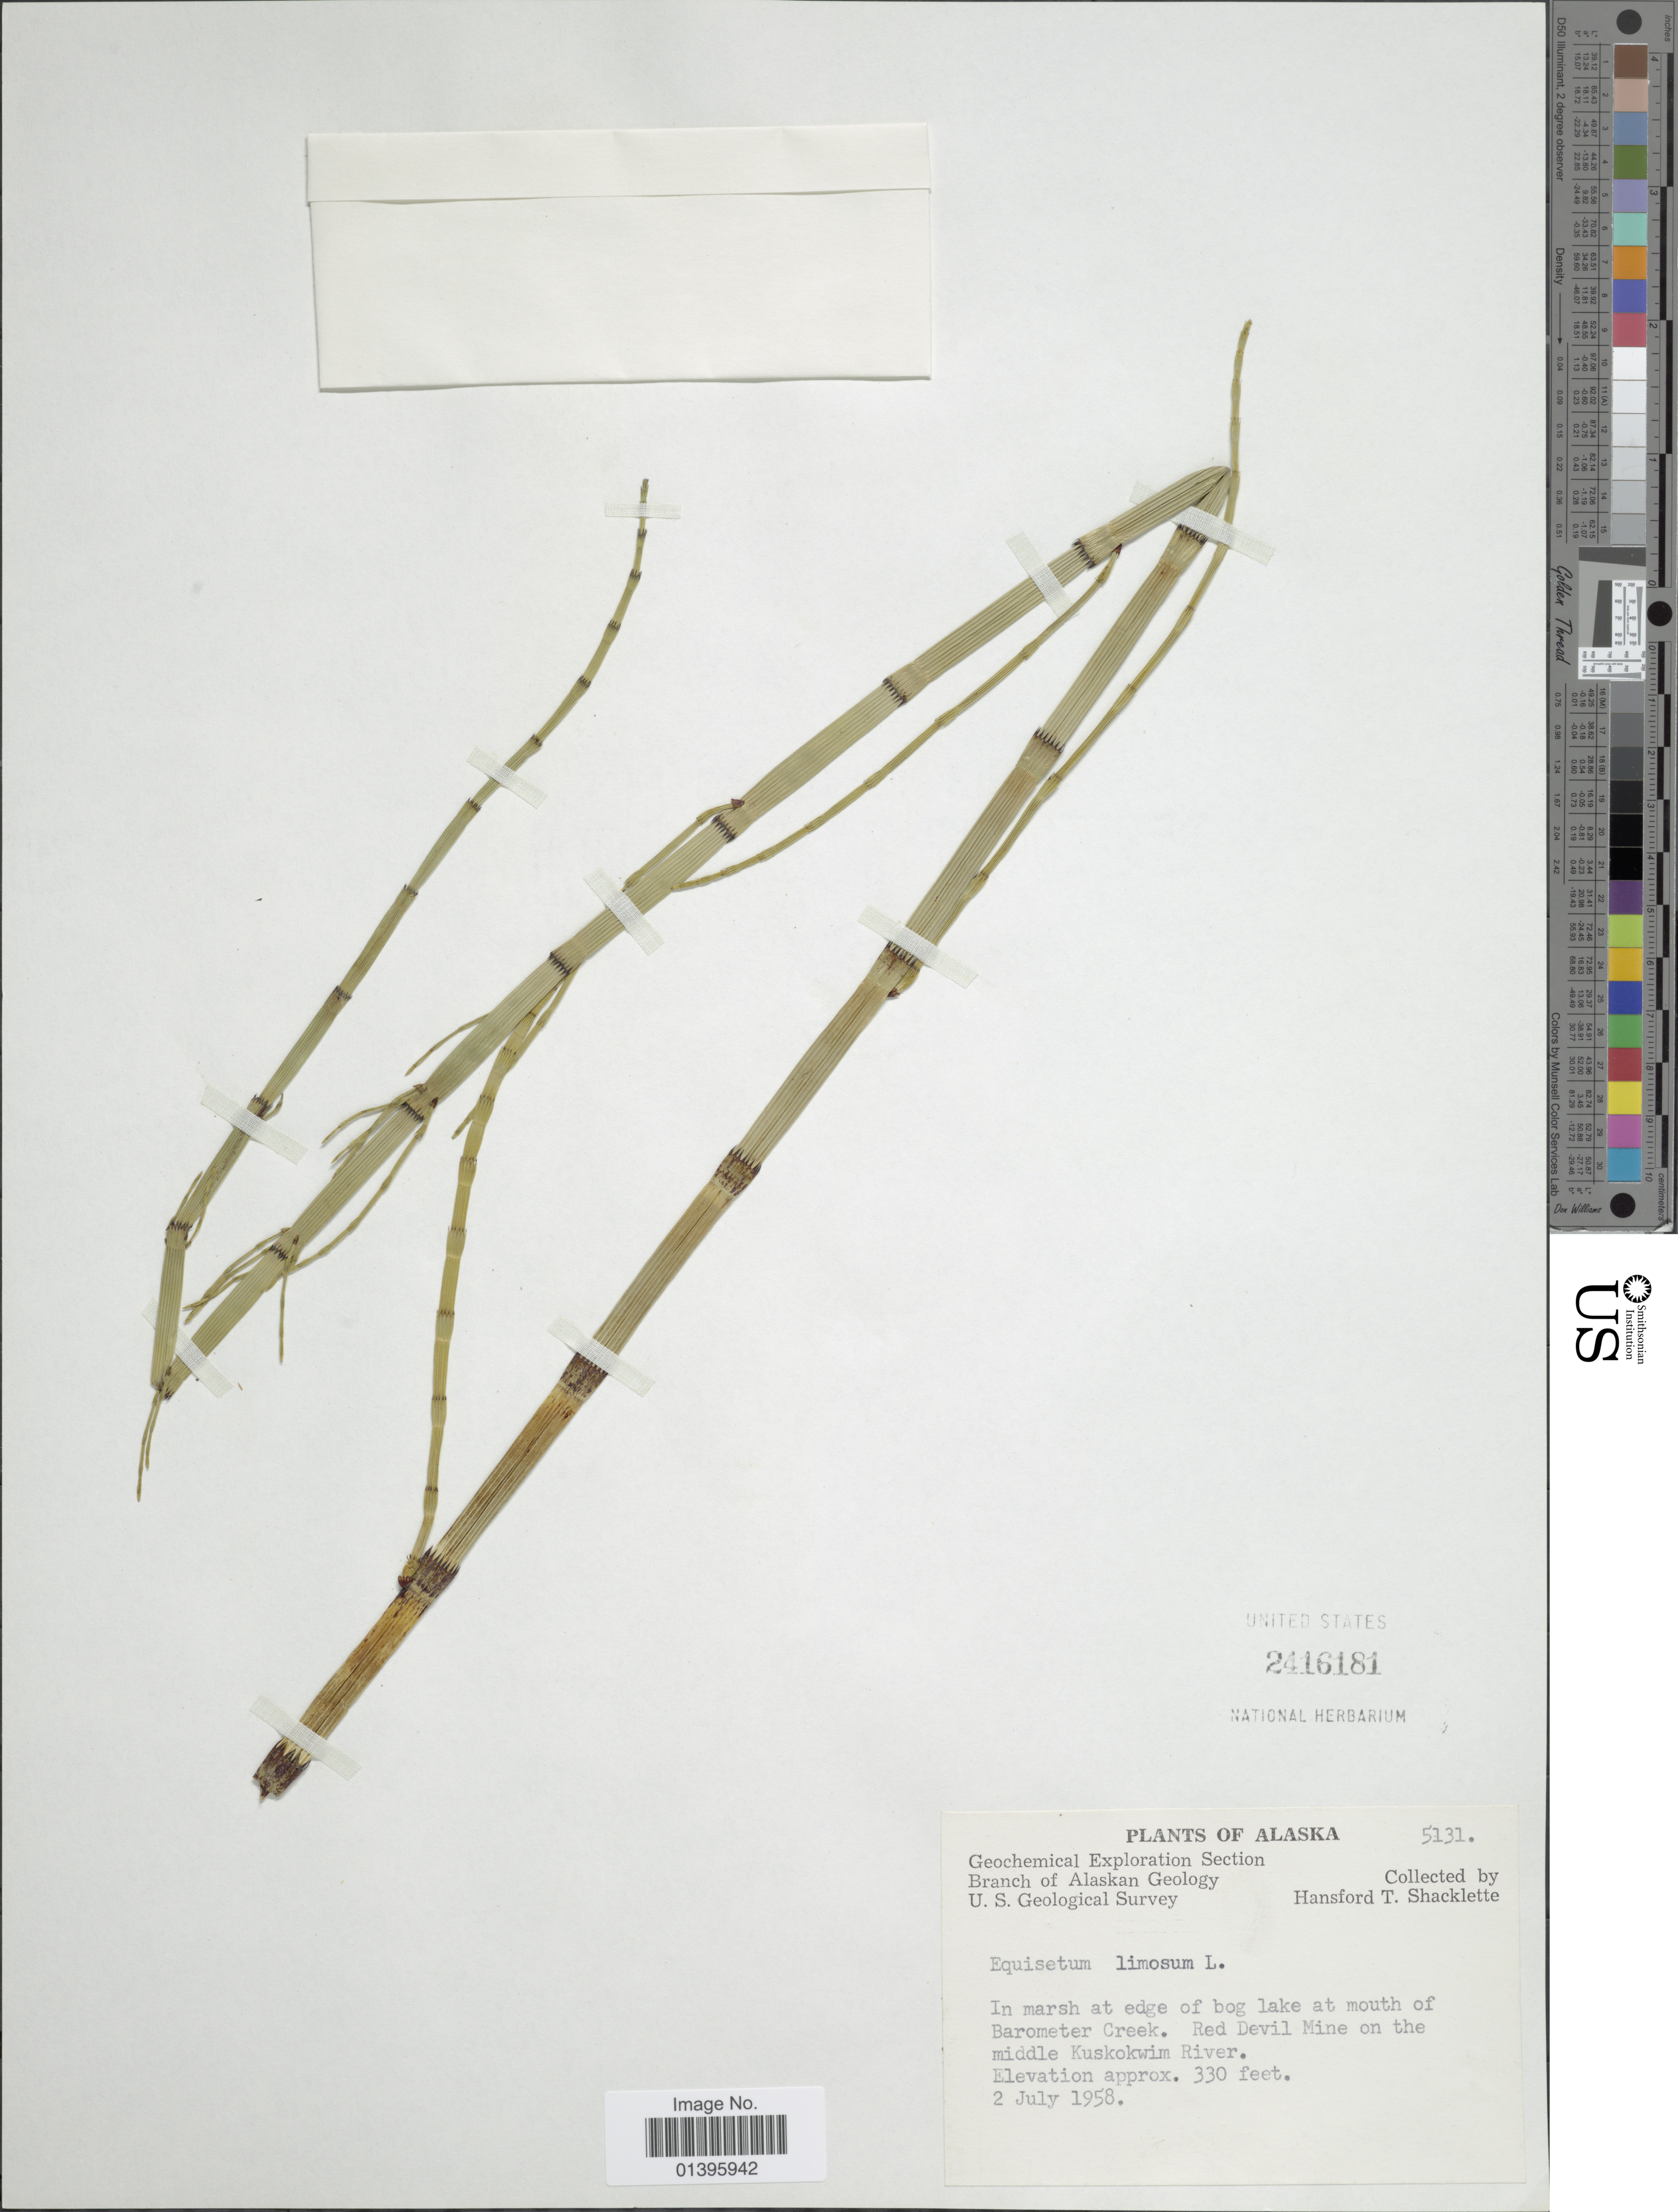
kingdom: Plantae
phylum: Tracheophyta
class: Polypodiopsida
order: Equisetales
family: Equisetaceae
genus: Equisetum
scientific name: Equisetum fluviatile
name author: L.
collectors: H. Shacklette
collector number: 5131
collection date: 1958-07-02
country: United States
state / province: Alaska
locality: In marsh at edge of bog lake at mouth of Barometer Creek. Red Devil Mine on the middle Kiskokwim River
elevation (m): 101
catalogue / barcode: US 2416181